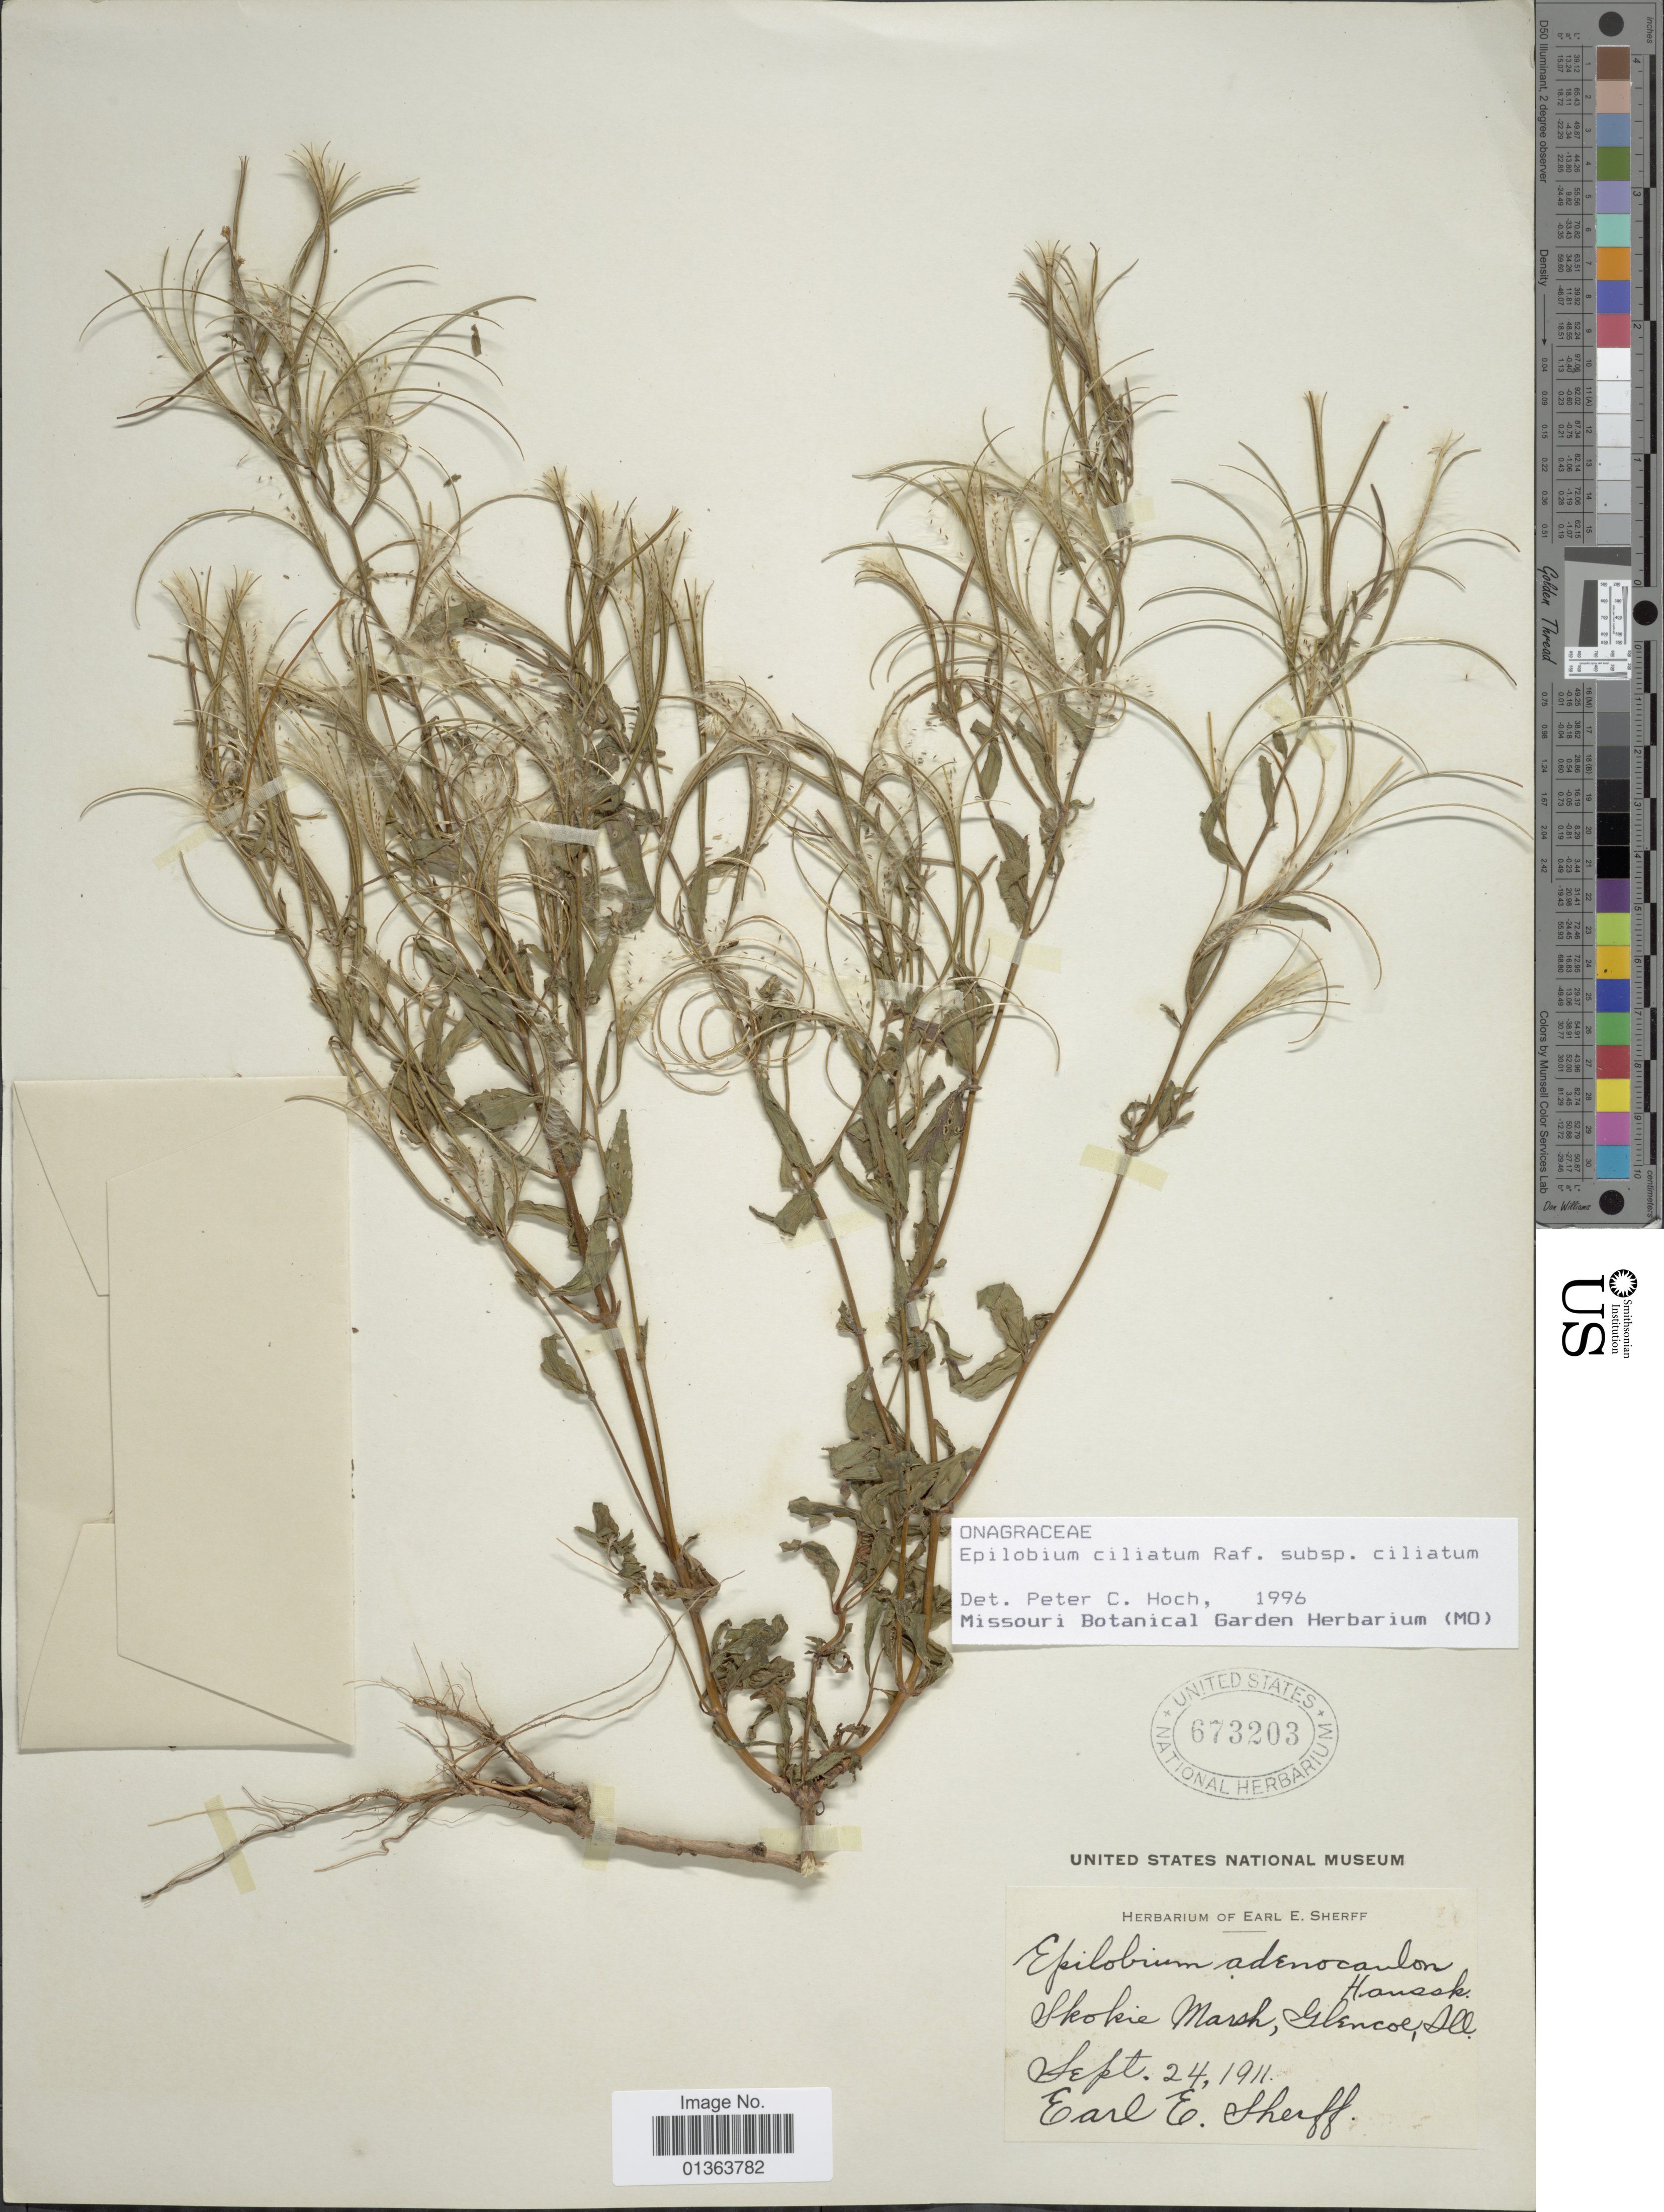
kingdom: Plantae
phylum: Tracheophyta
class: Magnoliopsida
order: Myrtales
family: Onagraceae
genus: Epilobium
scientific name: Epilobium ciliatum subsp. ciliatum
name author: Raf.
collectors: E. E. Sherff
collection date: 1911-09-24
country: United States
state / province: Illinois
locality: Skokie Marsh, Glencoe.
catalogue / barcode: US 673203